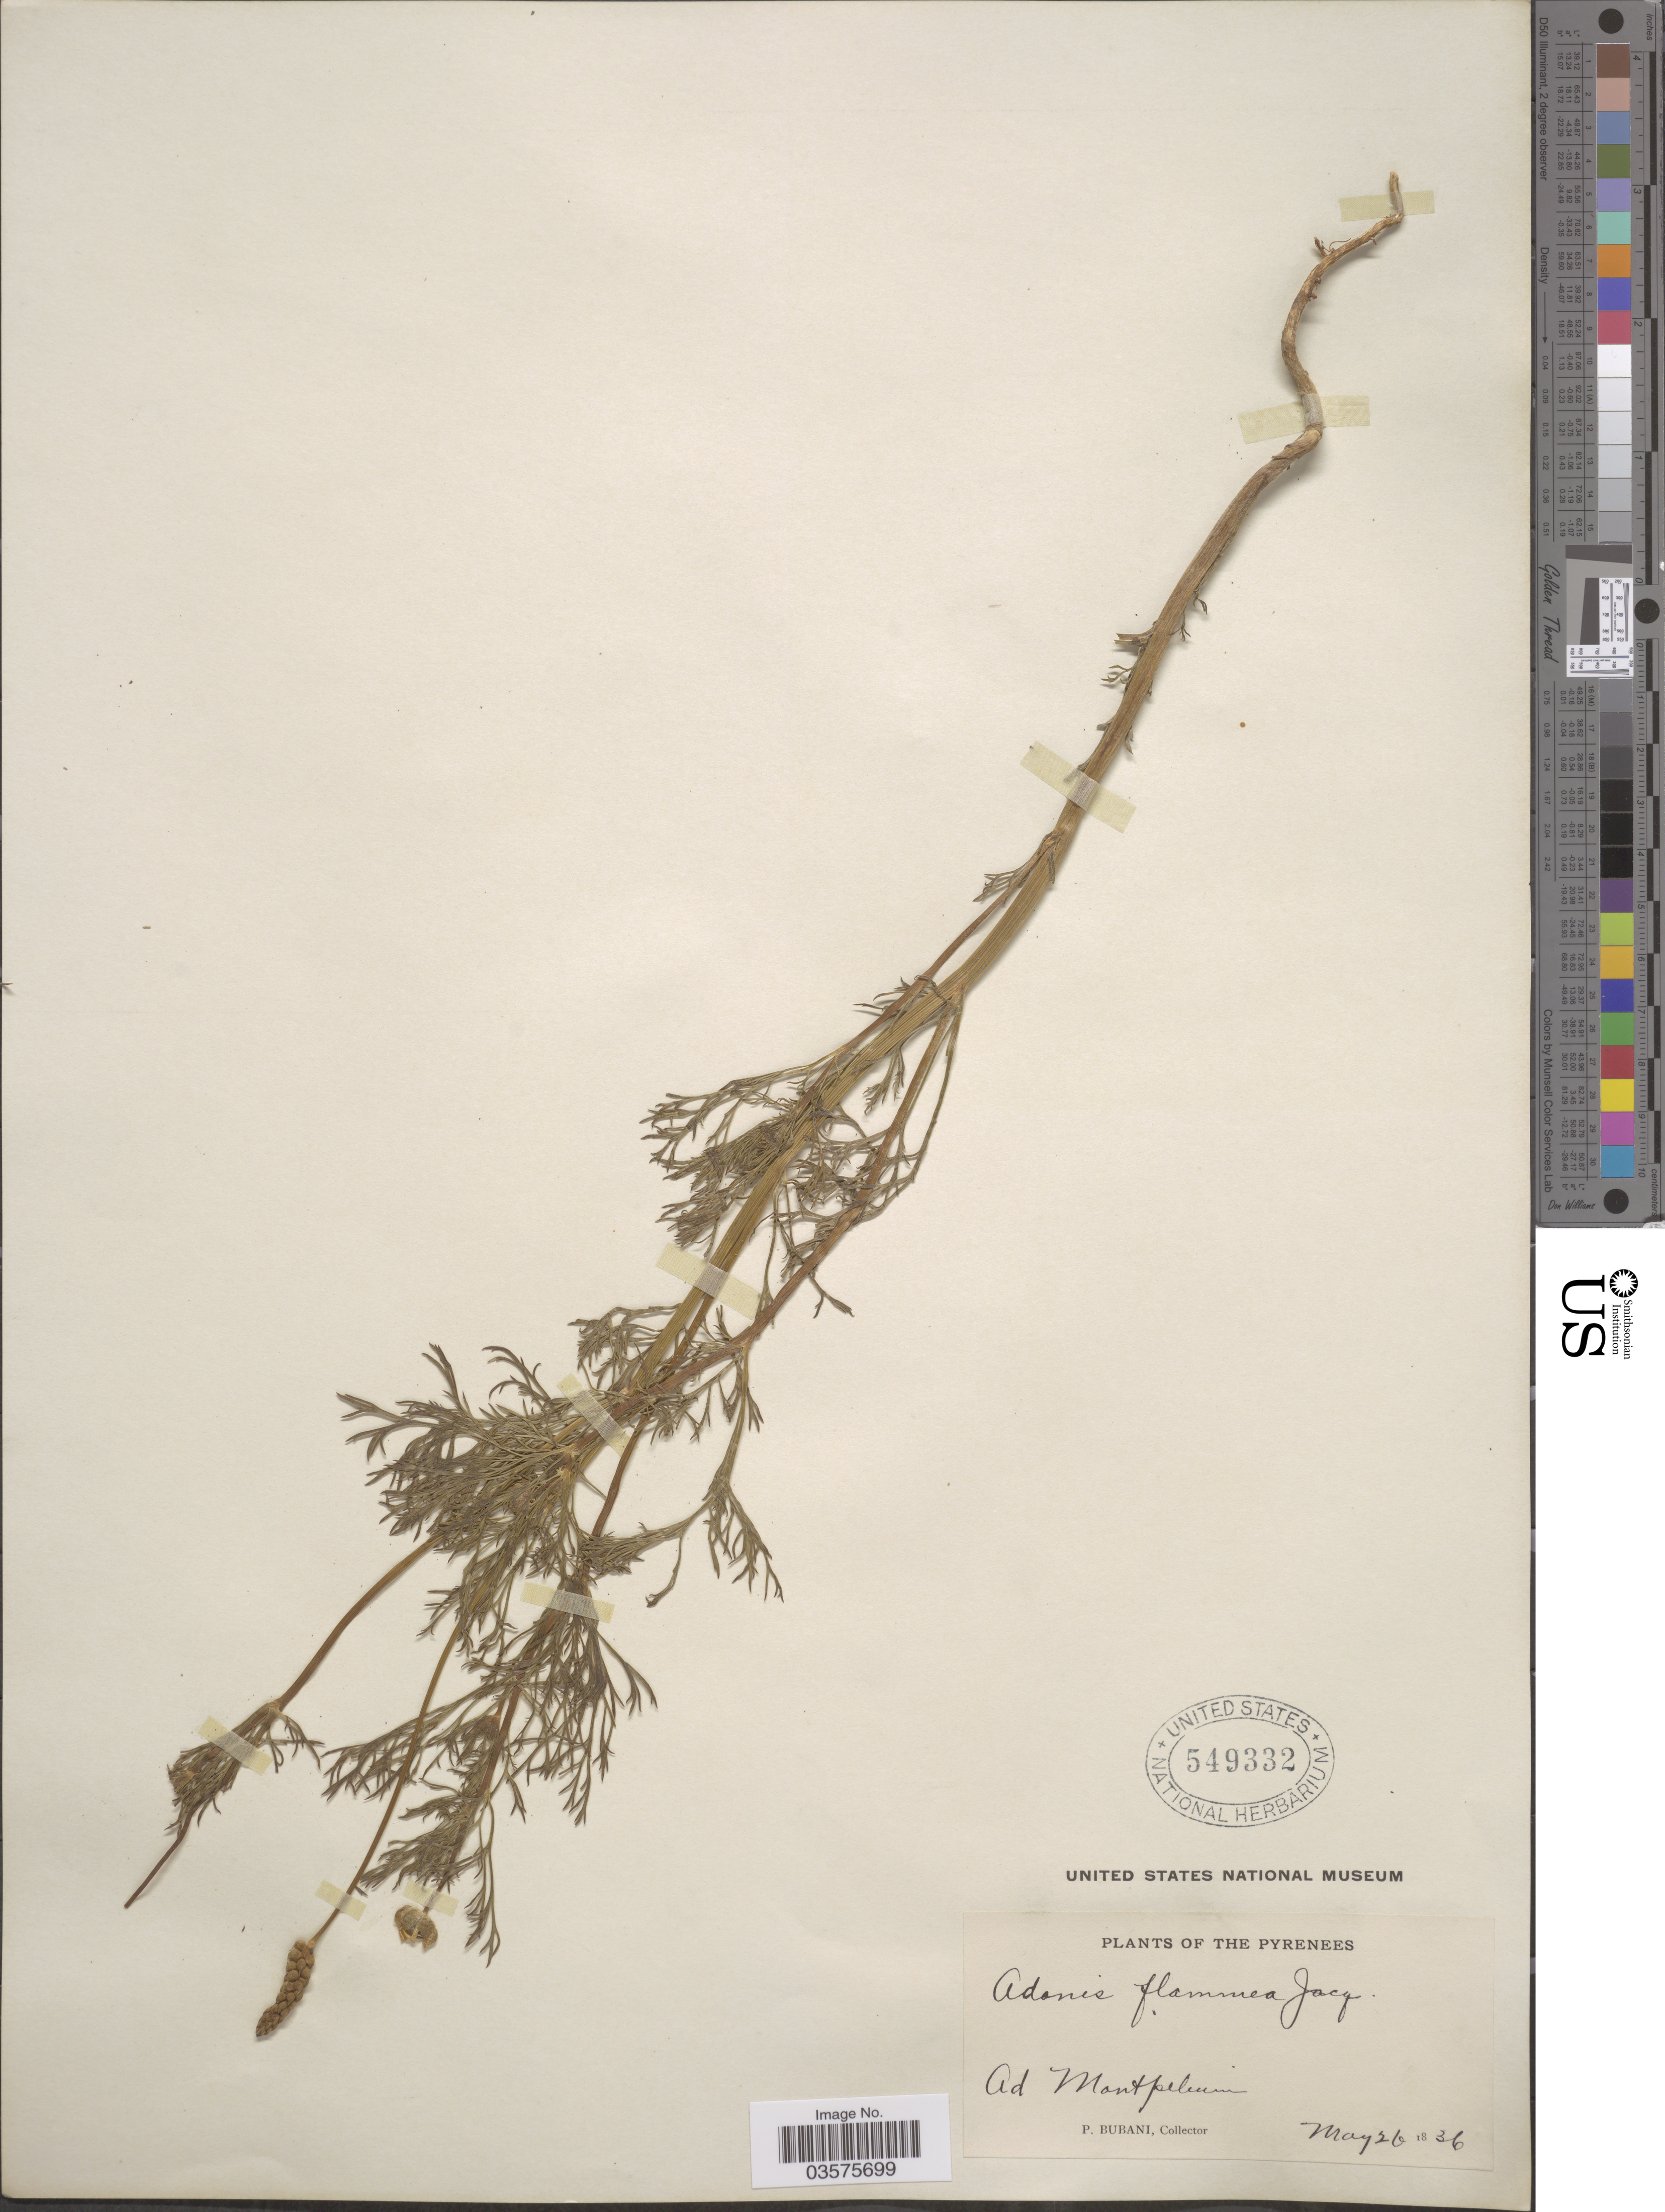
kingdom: Plantae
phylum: Tracheophyta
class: Magnoliopsida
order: Ranunculales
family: Ranunculaceae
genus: Adonis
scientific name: Adonis flammea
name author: Jacq.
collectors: P. Bubani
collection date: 1836-05-26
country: France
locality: The Pyrenees. Ad Montpelium.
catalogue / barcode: US 549332